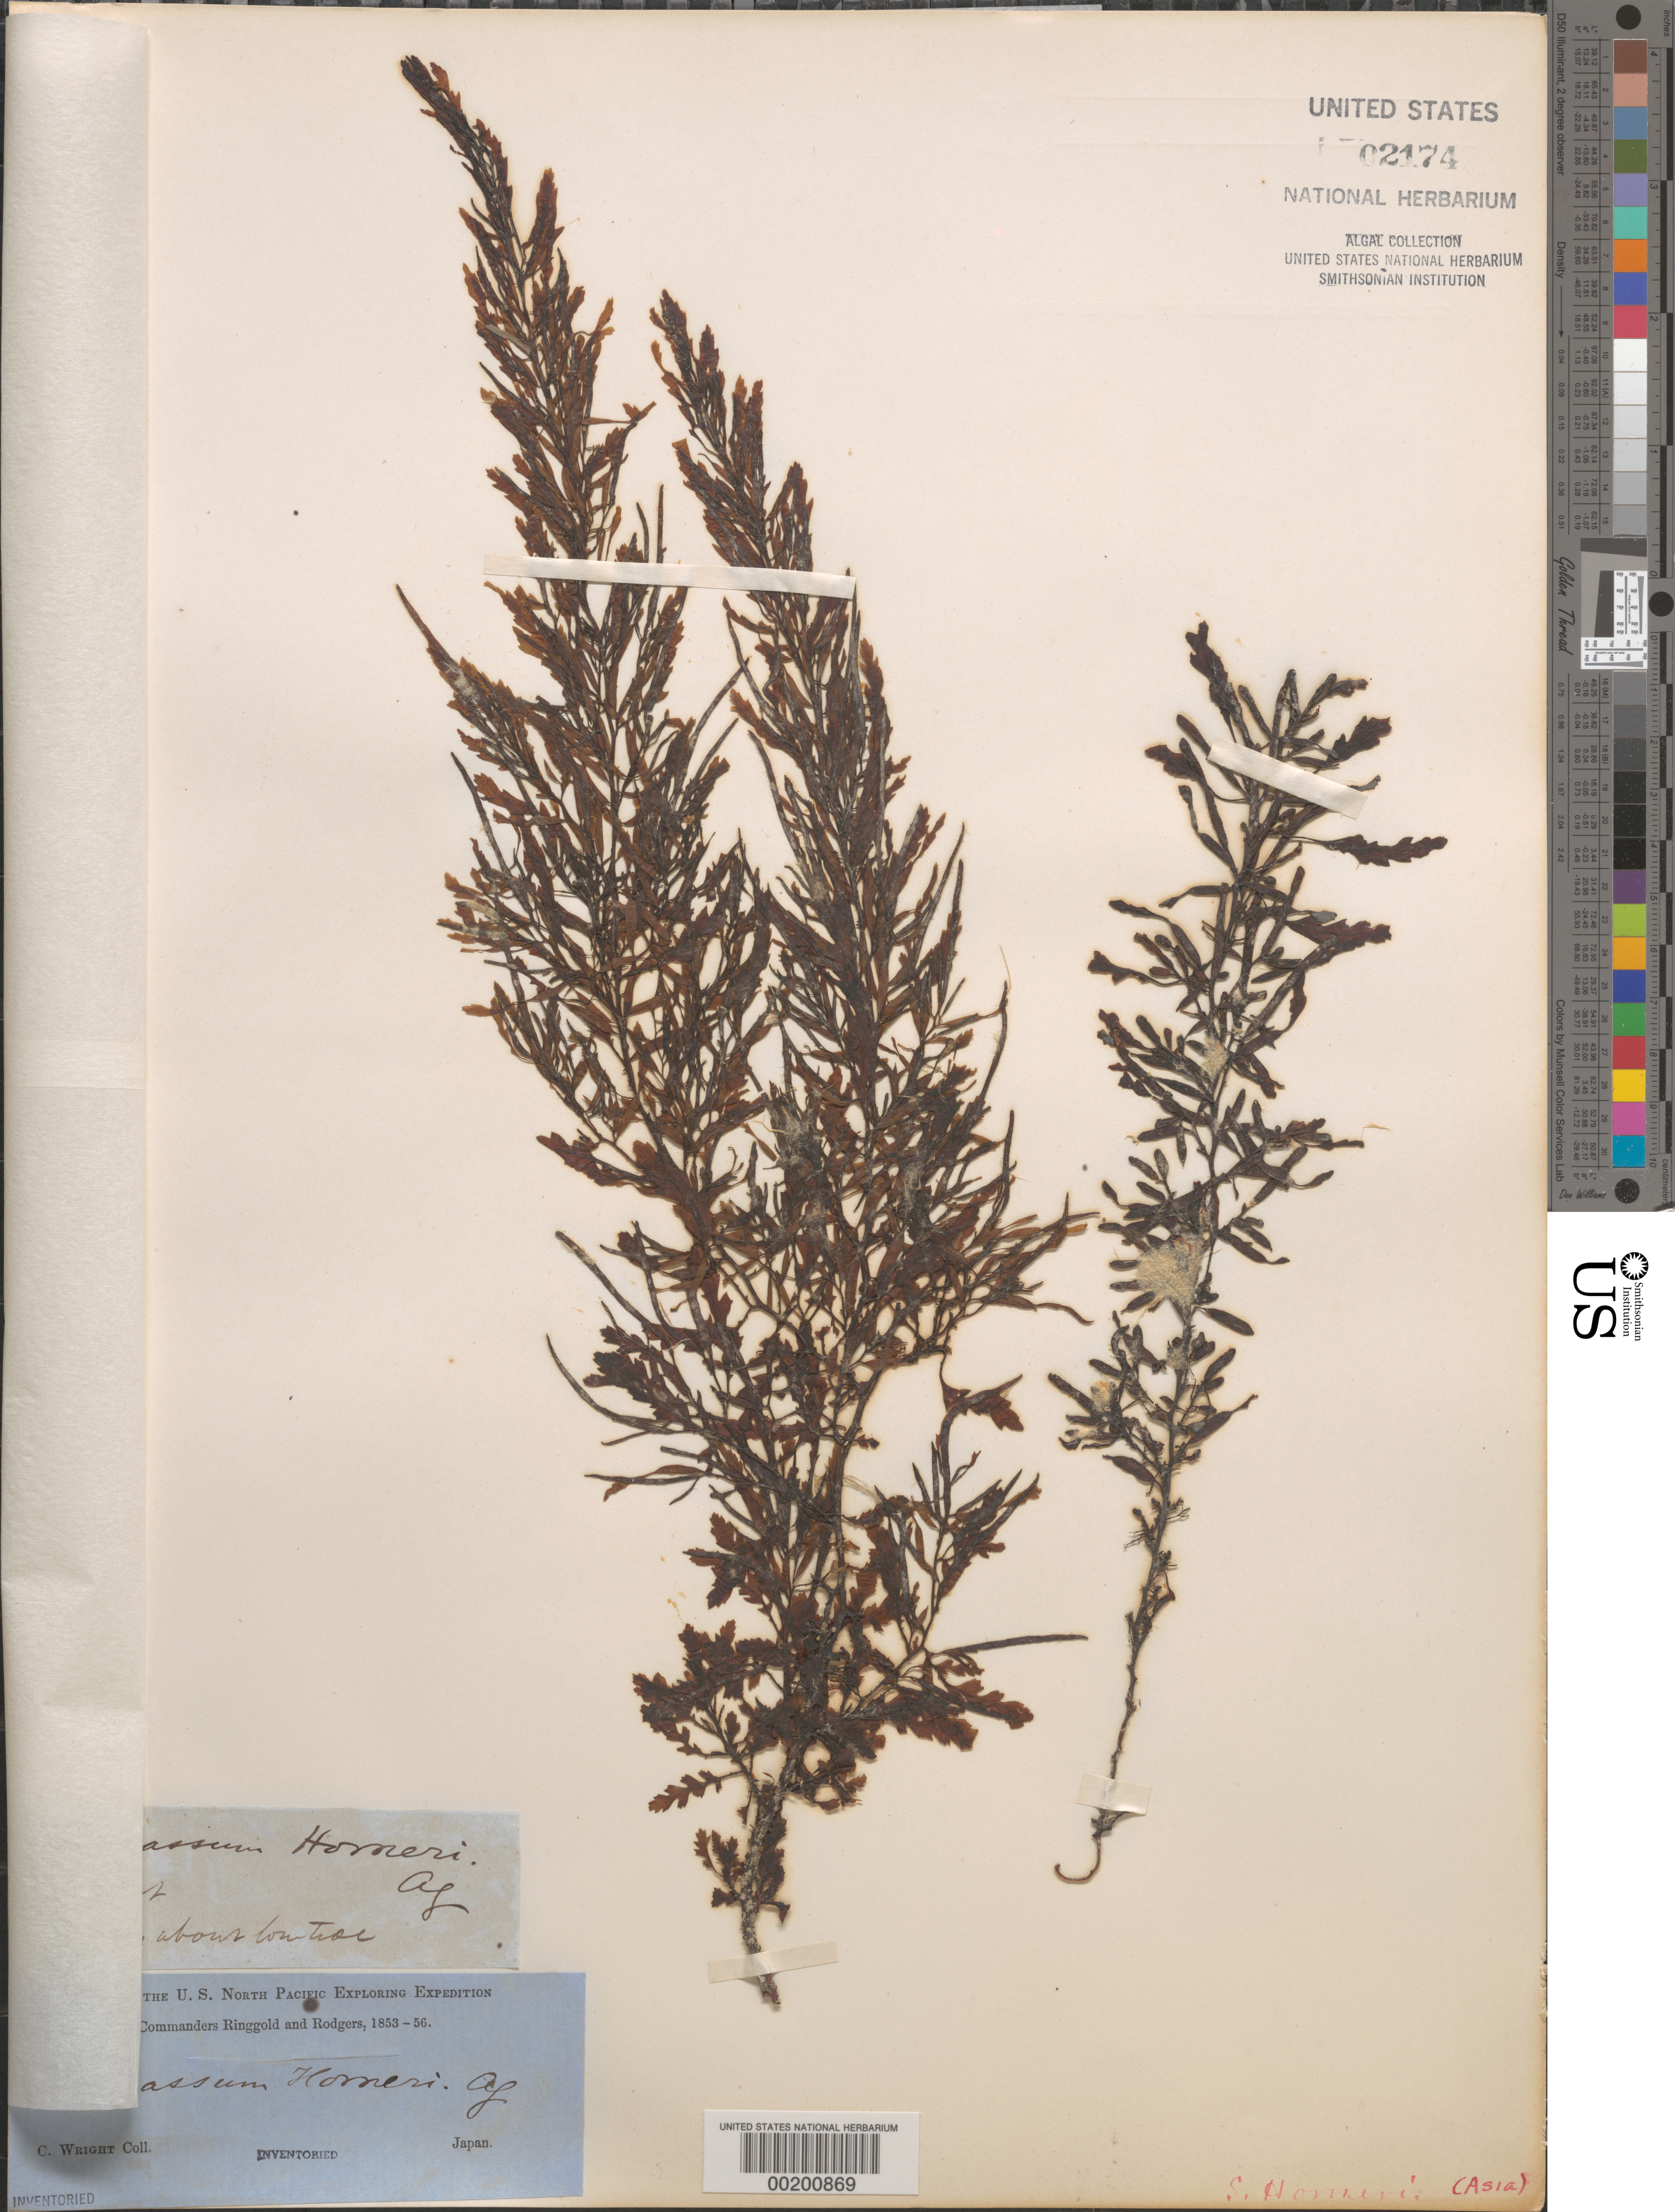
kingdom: Chromista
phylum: Ochrophyta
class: Phaeophyceae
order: Fucales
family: Sargassaceae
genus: Sargassum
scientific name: Sargassum horneri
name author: (Turner) C. Agardh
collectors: C. Wright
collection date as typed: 13 May 1855 TO 28 May 1855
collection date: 1855-05-13/1855-05-28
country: Japan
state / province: Sizuoka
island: Honshu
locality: Shimoda (Simodat)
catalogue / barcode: US 2174